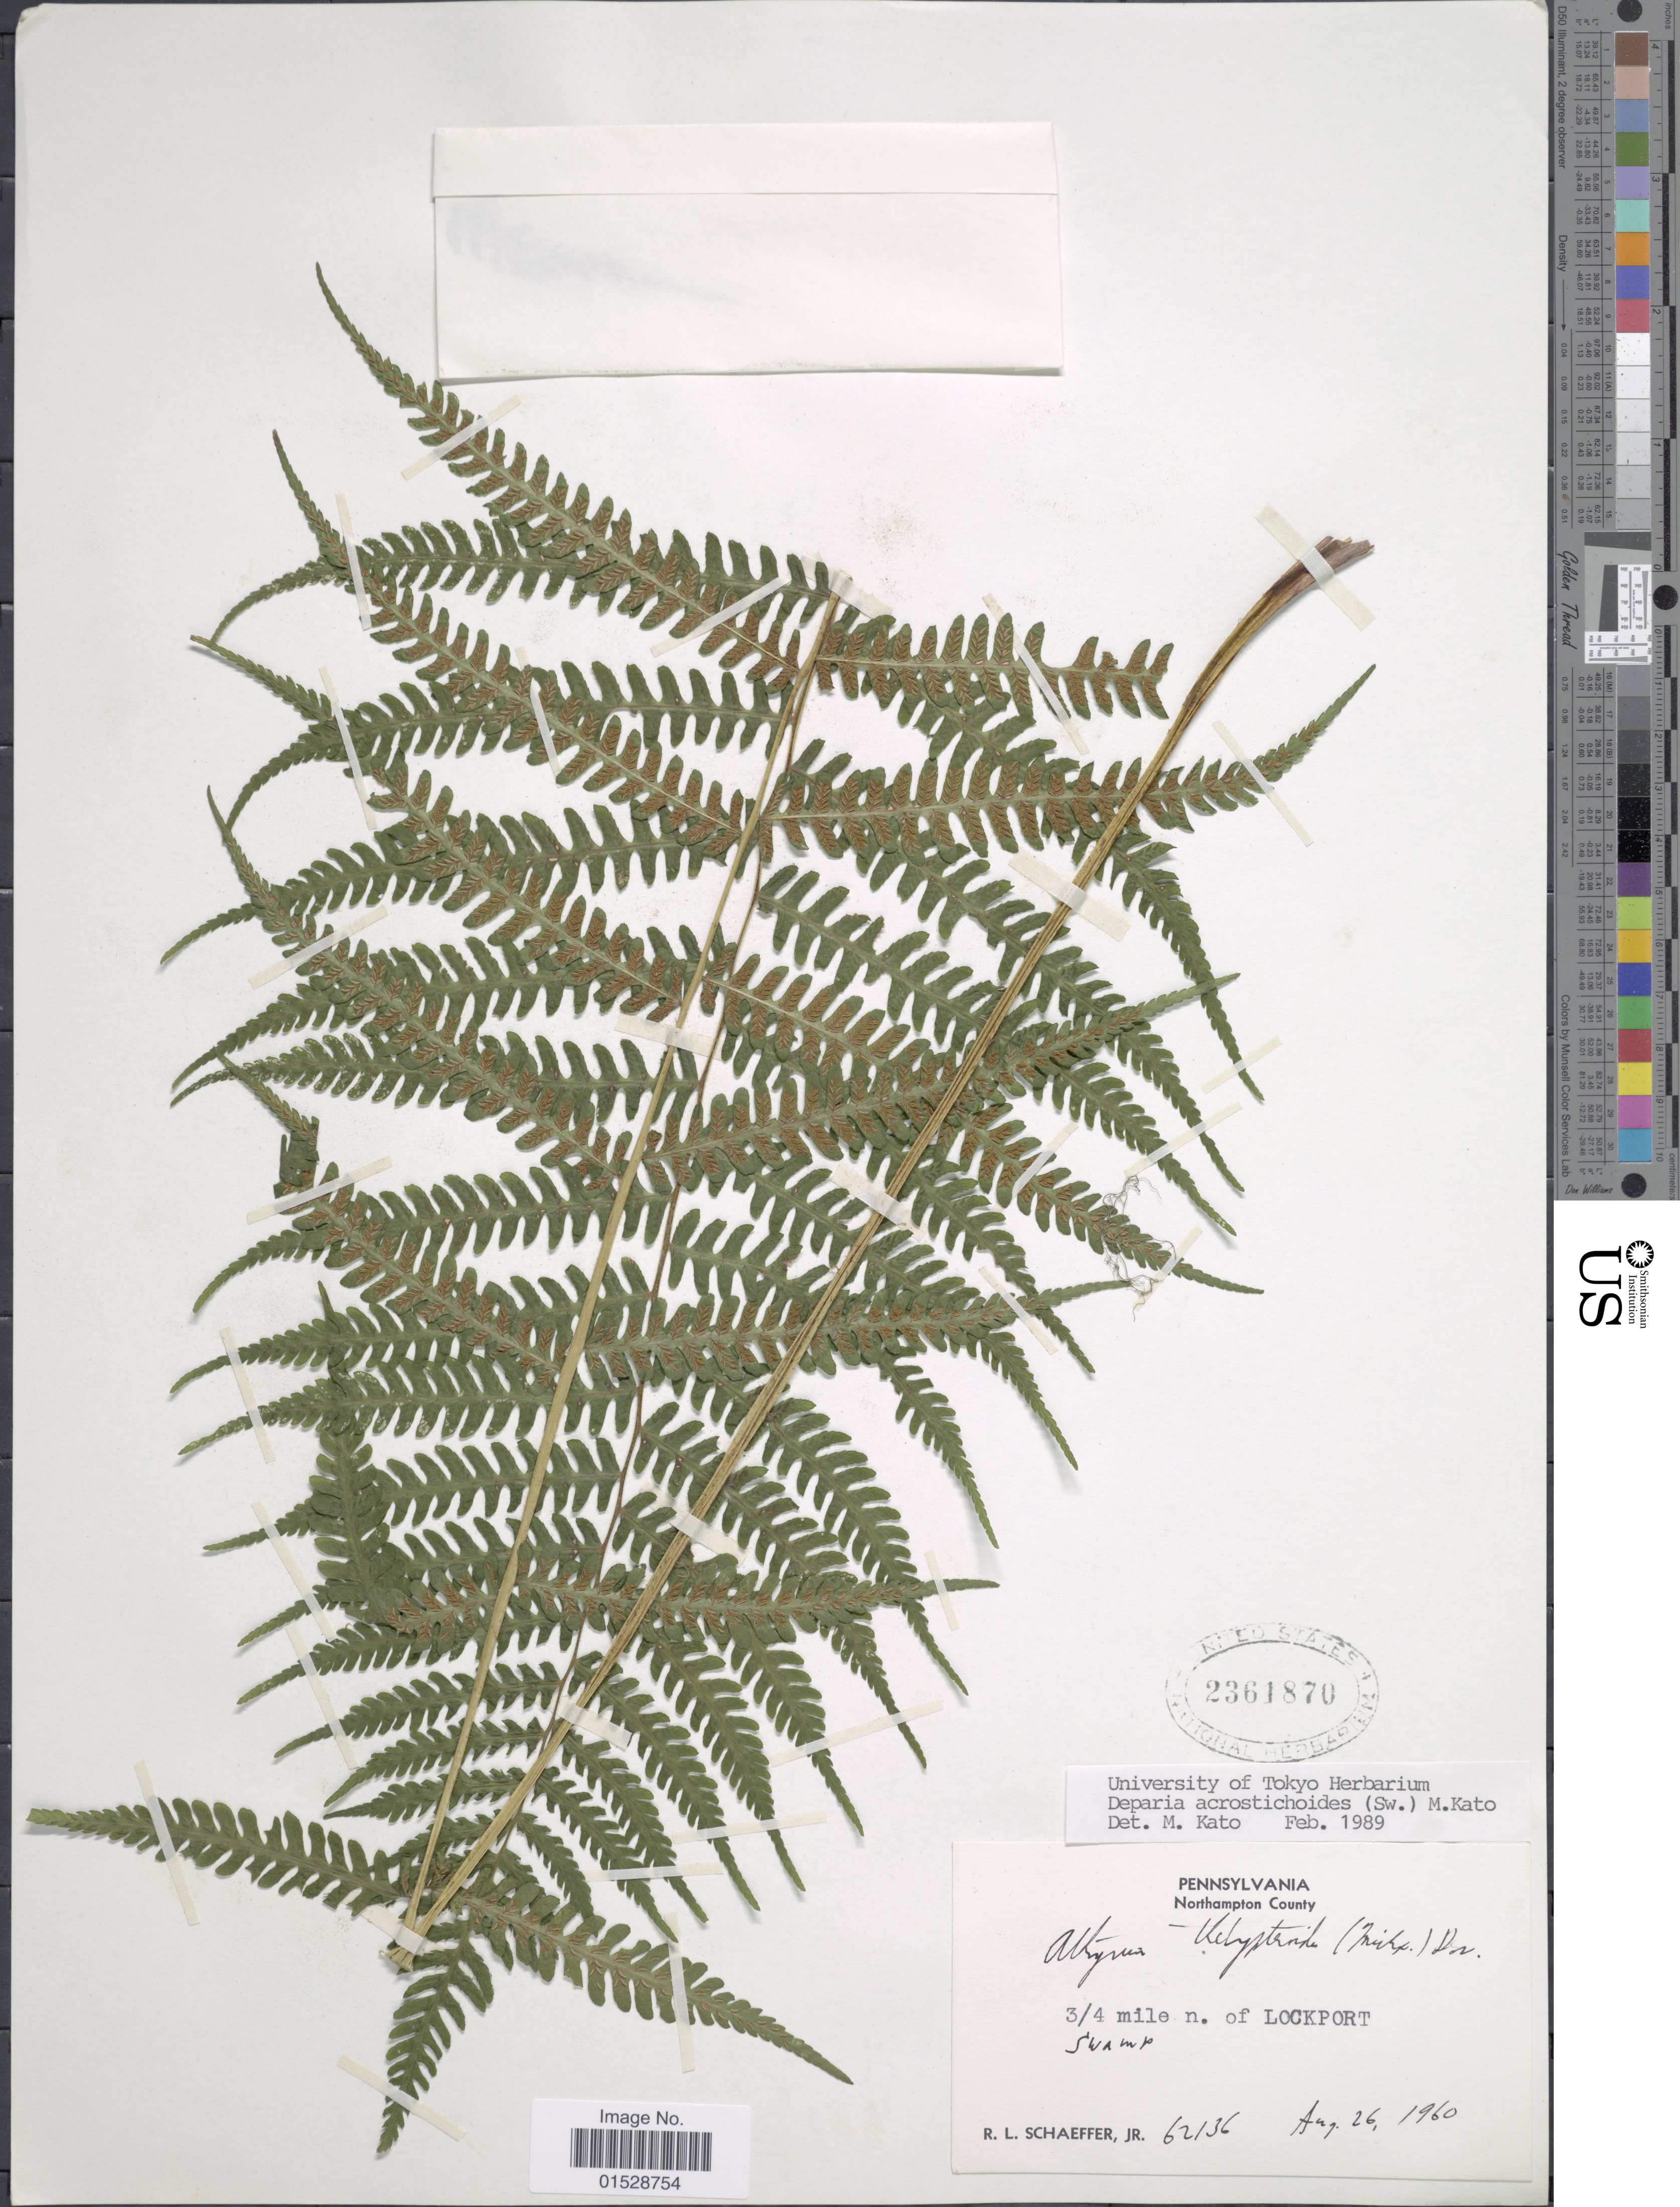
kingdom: Plantae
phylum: Tracheophyta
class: Polypodiopsida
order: Polypodiales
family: Athyriaceae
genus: Deparia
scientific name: Deparia acrostichoides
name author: (Sw.) M. Kato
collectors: R. L. Schaeffer Jr.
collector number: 62136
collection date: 1960-08-26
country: United States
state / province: Pennsylvania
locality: Northampton County, 3/4 mile n. of Lockport, swamp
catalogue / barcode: US 2361870